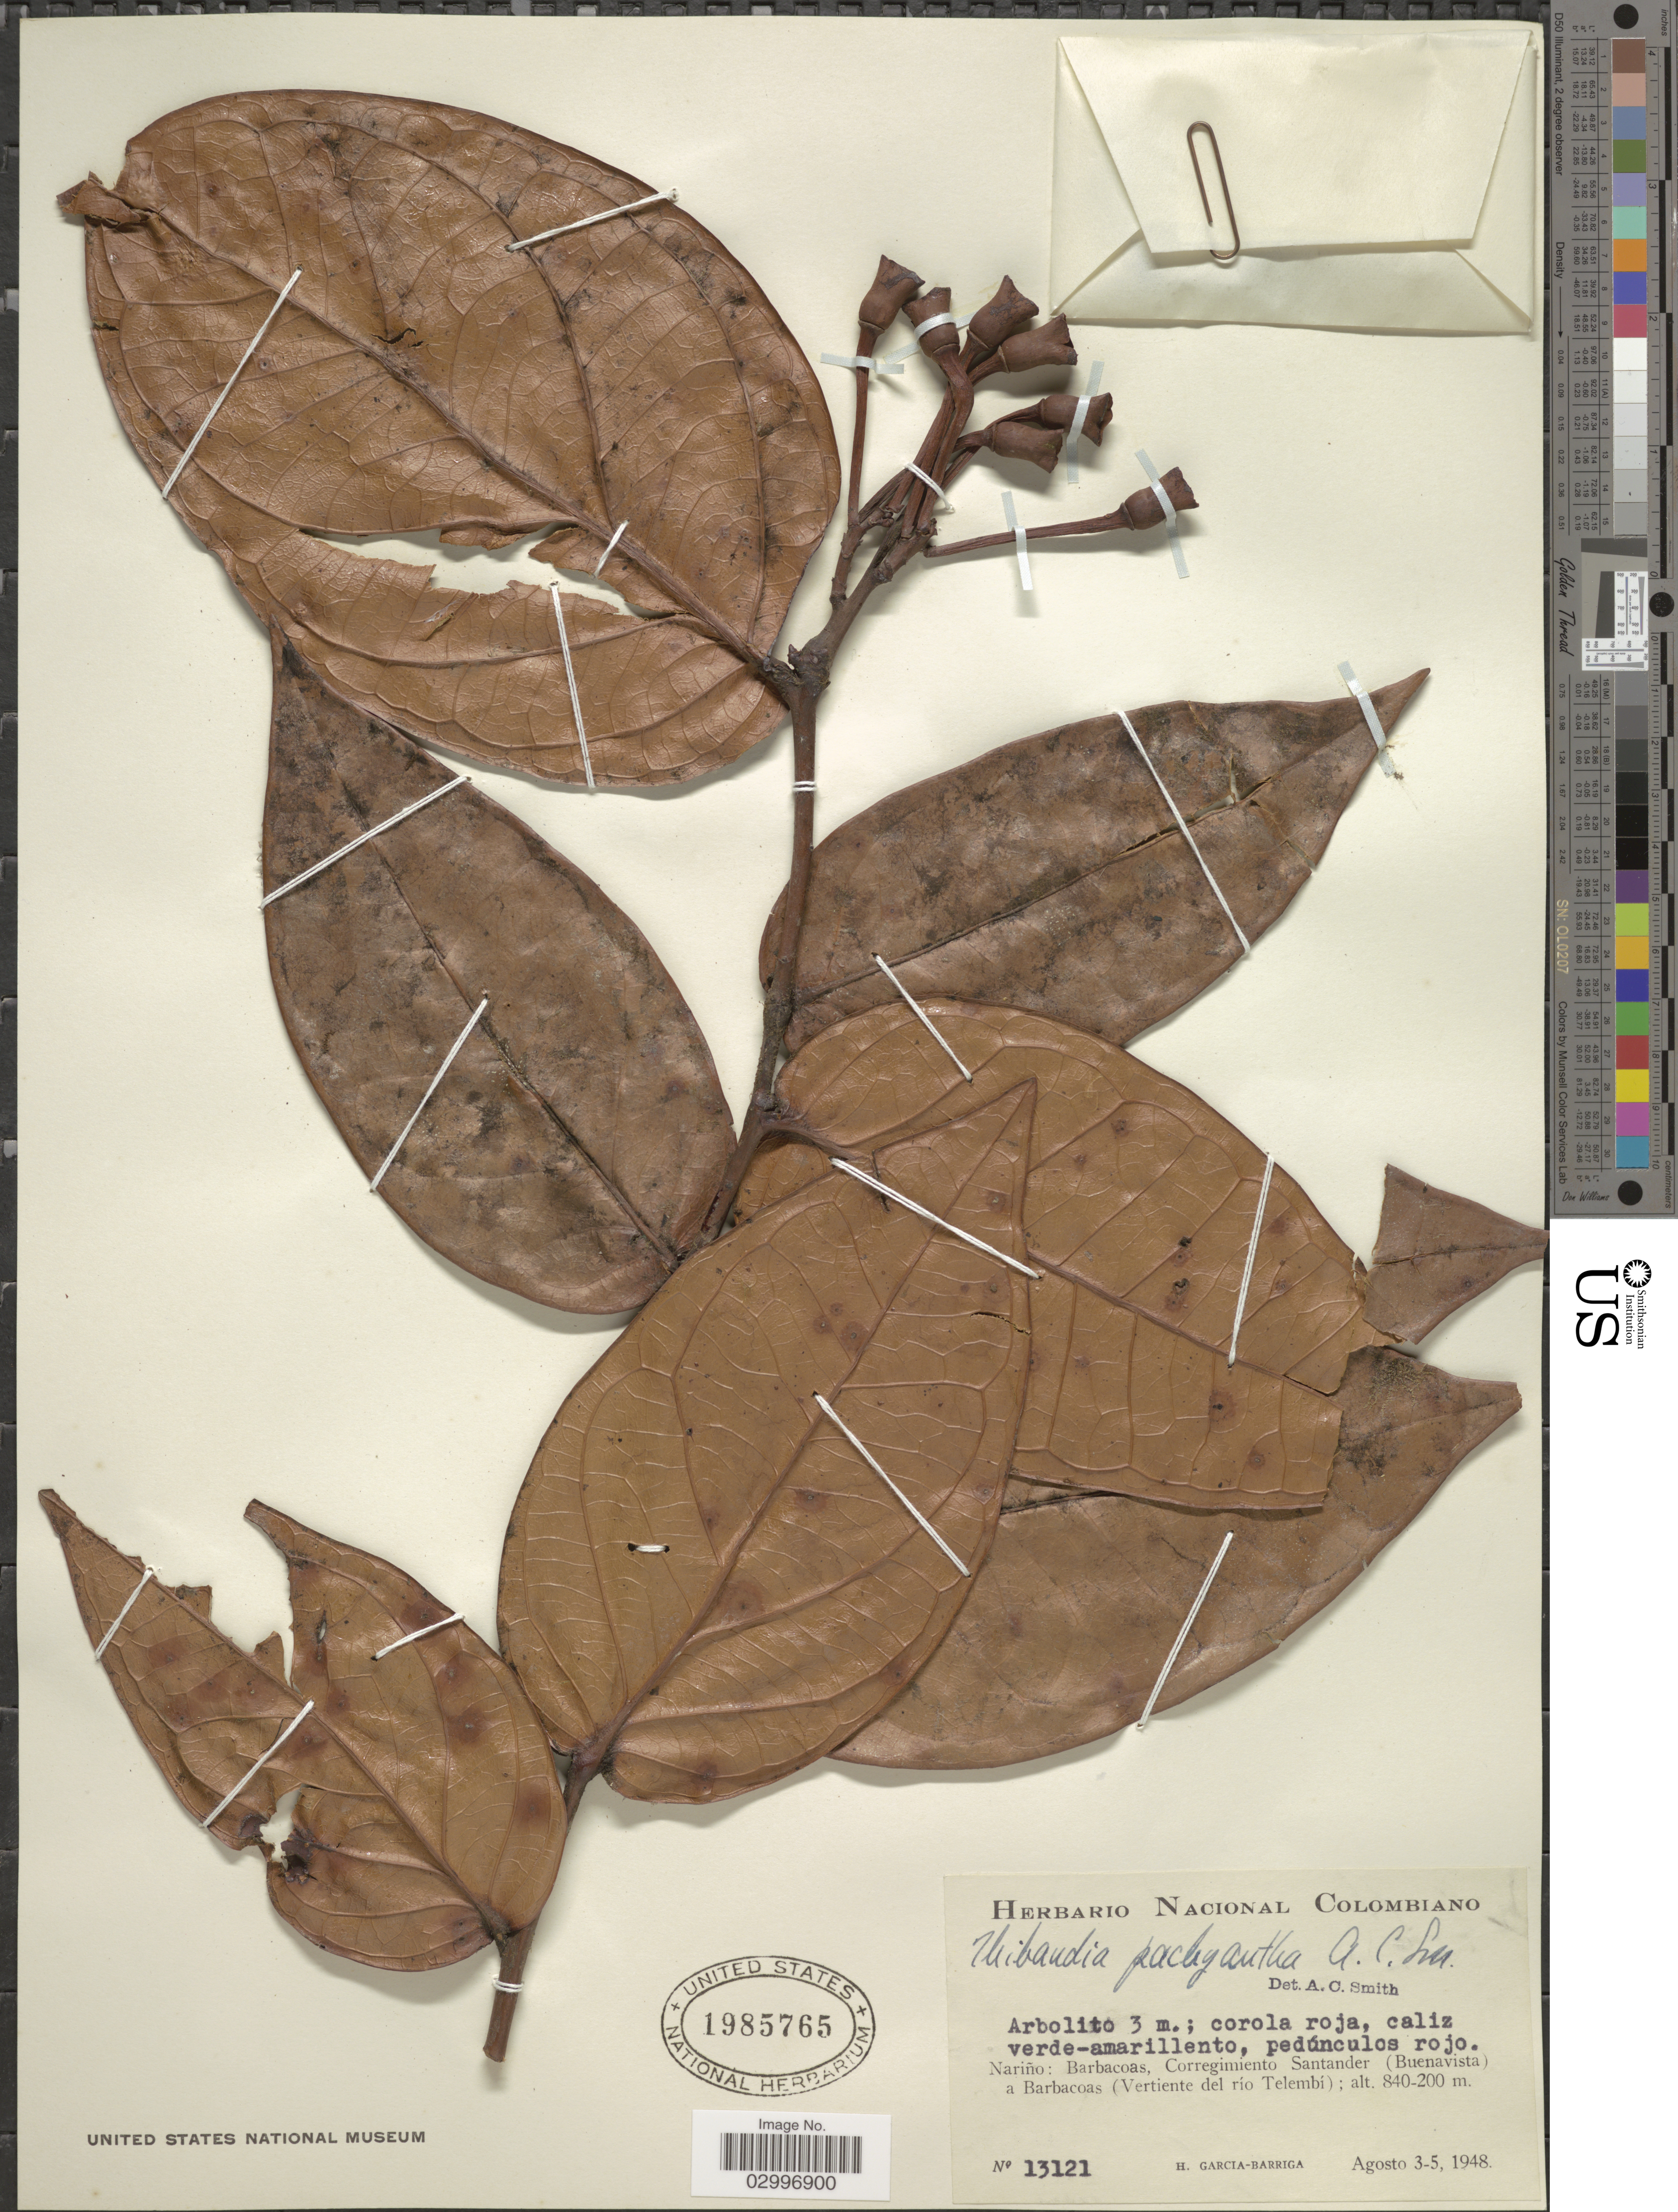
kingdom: Plantae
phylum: Tracheophyta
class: Magnoliopsida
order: Ericales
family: Ericaceae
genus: Thibaudia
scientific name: Thibaudia pachyantha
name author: A.C. Sm.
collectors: H. García Barriga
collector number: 13121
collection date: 1948-08-03/1948-08-05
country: Colombia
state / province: Nariño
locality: Barbacoas, Corregimiento Santander (Buenavista) a Barbacoas (vertiente del río Telembí).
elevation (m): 200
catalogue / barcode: US 1985765